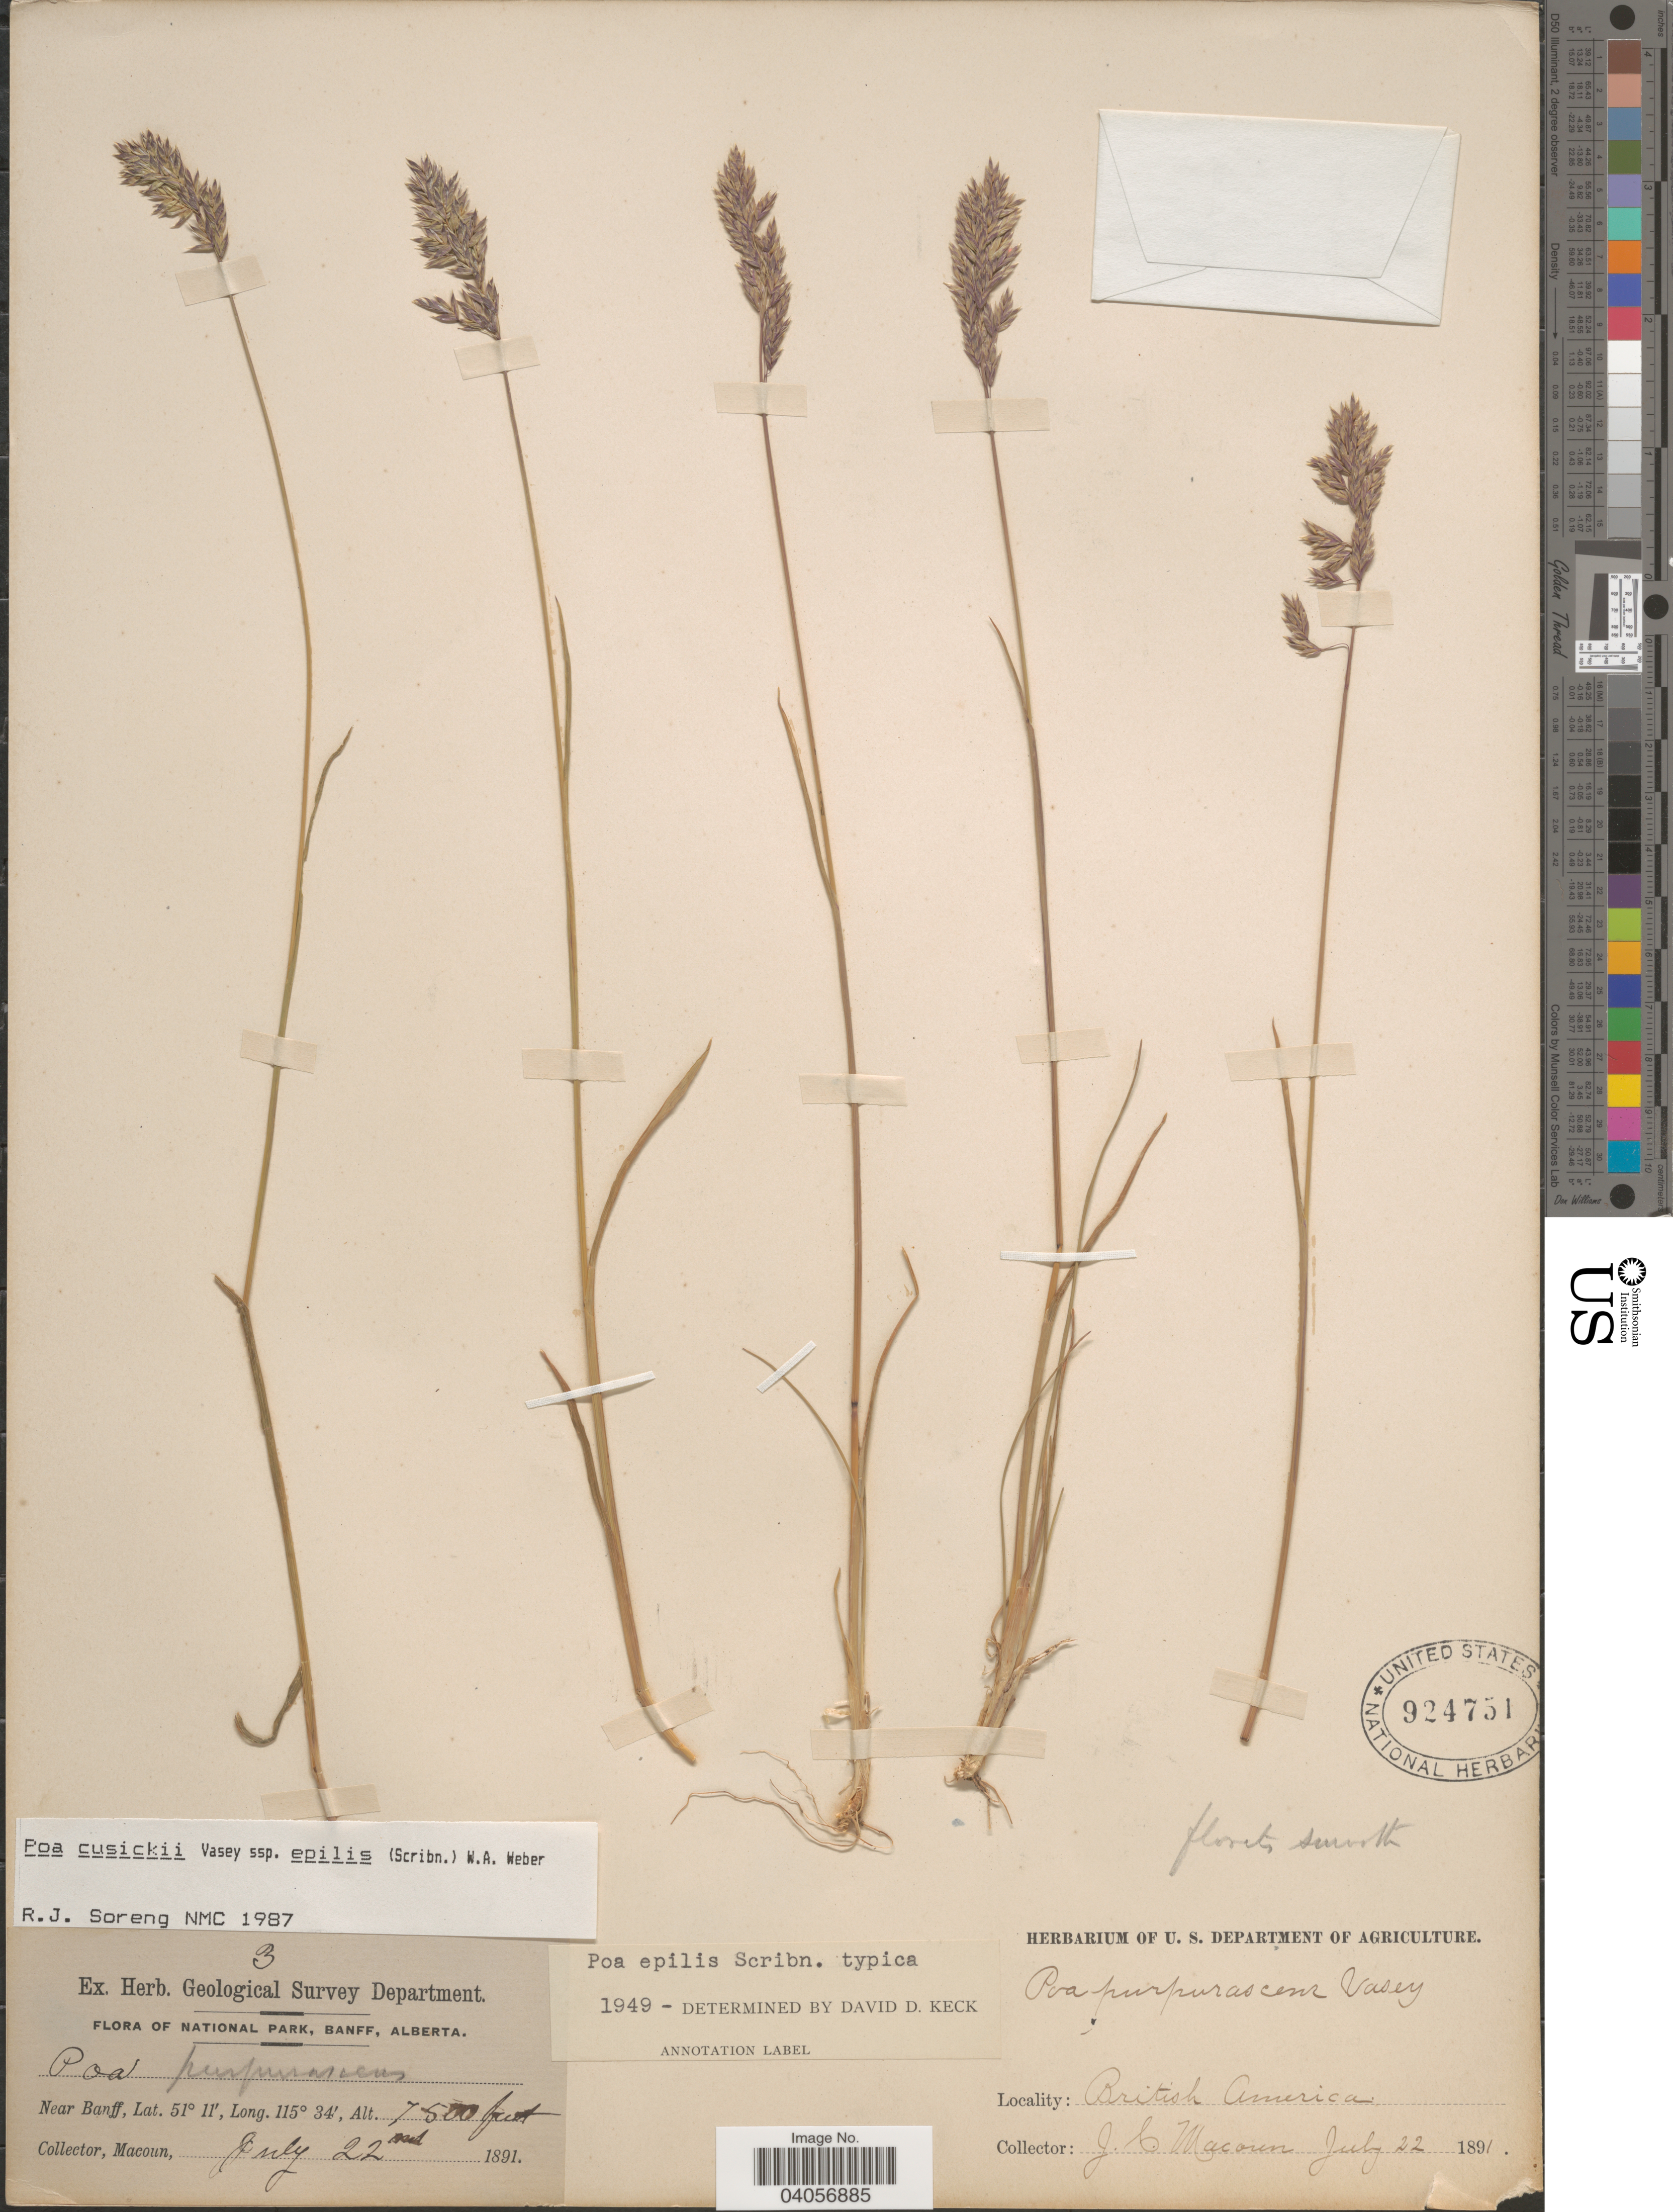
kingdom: Plantae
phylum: Tracheophyta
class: Liliopsida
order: Poales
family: Poaceae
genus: Poa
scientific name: Poa cusickii subsp. epilis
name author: (Scribn.) W.A. Weber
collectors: J. Macoun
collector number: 3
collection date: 1891-07-22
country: Canada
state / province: Alberta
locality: National Park, Banff, Alberta. Near Banff. British Columbia.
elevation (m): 2286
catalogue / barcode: US 924751